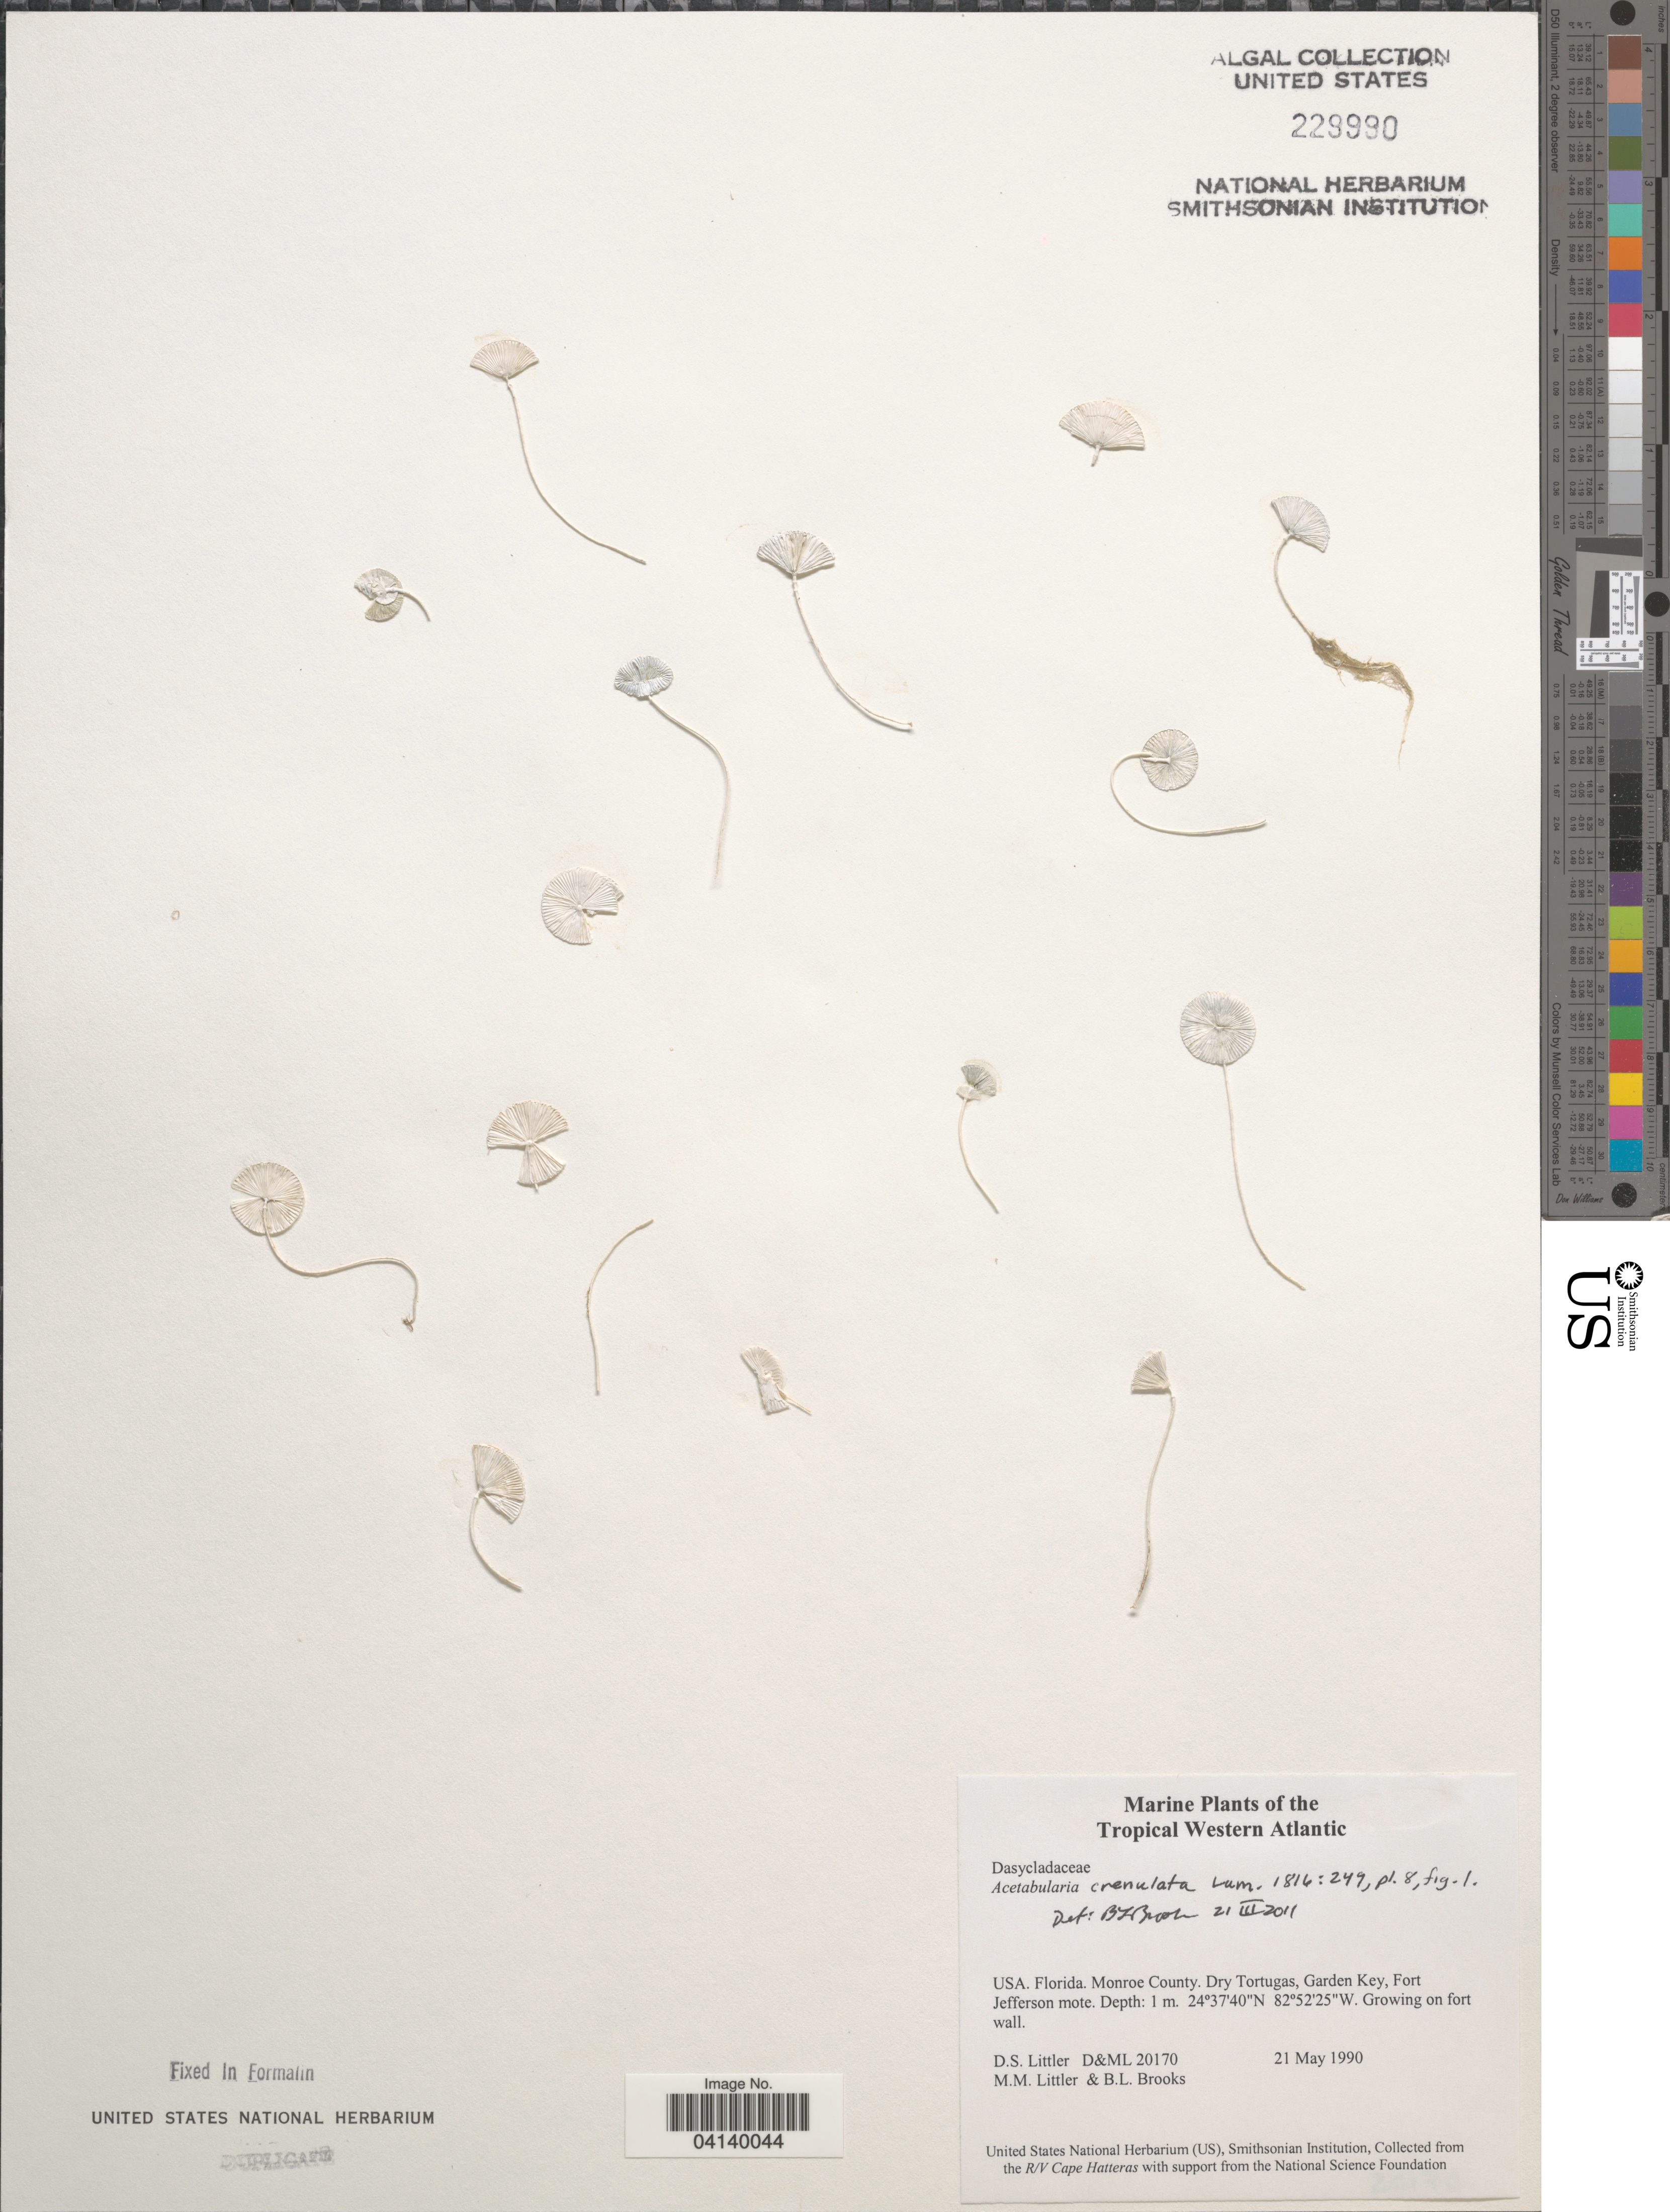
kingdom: Plantae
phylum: Chlorophyta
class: Ulvophyceae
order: Dasycladales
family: Polyphysaceae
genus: Acetabularia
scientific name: Acetabularia acetabulum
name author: J.V.Lamouroux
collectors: D. S. Littler & B. Brooks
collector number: D&ML20170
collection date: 1990-05-21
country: United States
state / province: Florida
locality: Monroe County. Dry Tortugas, Garden Key, Fort Jefferson mote.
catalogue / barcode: US 229990